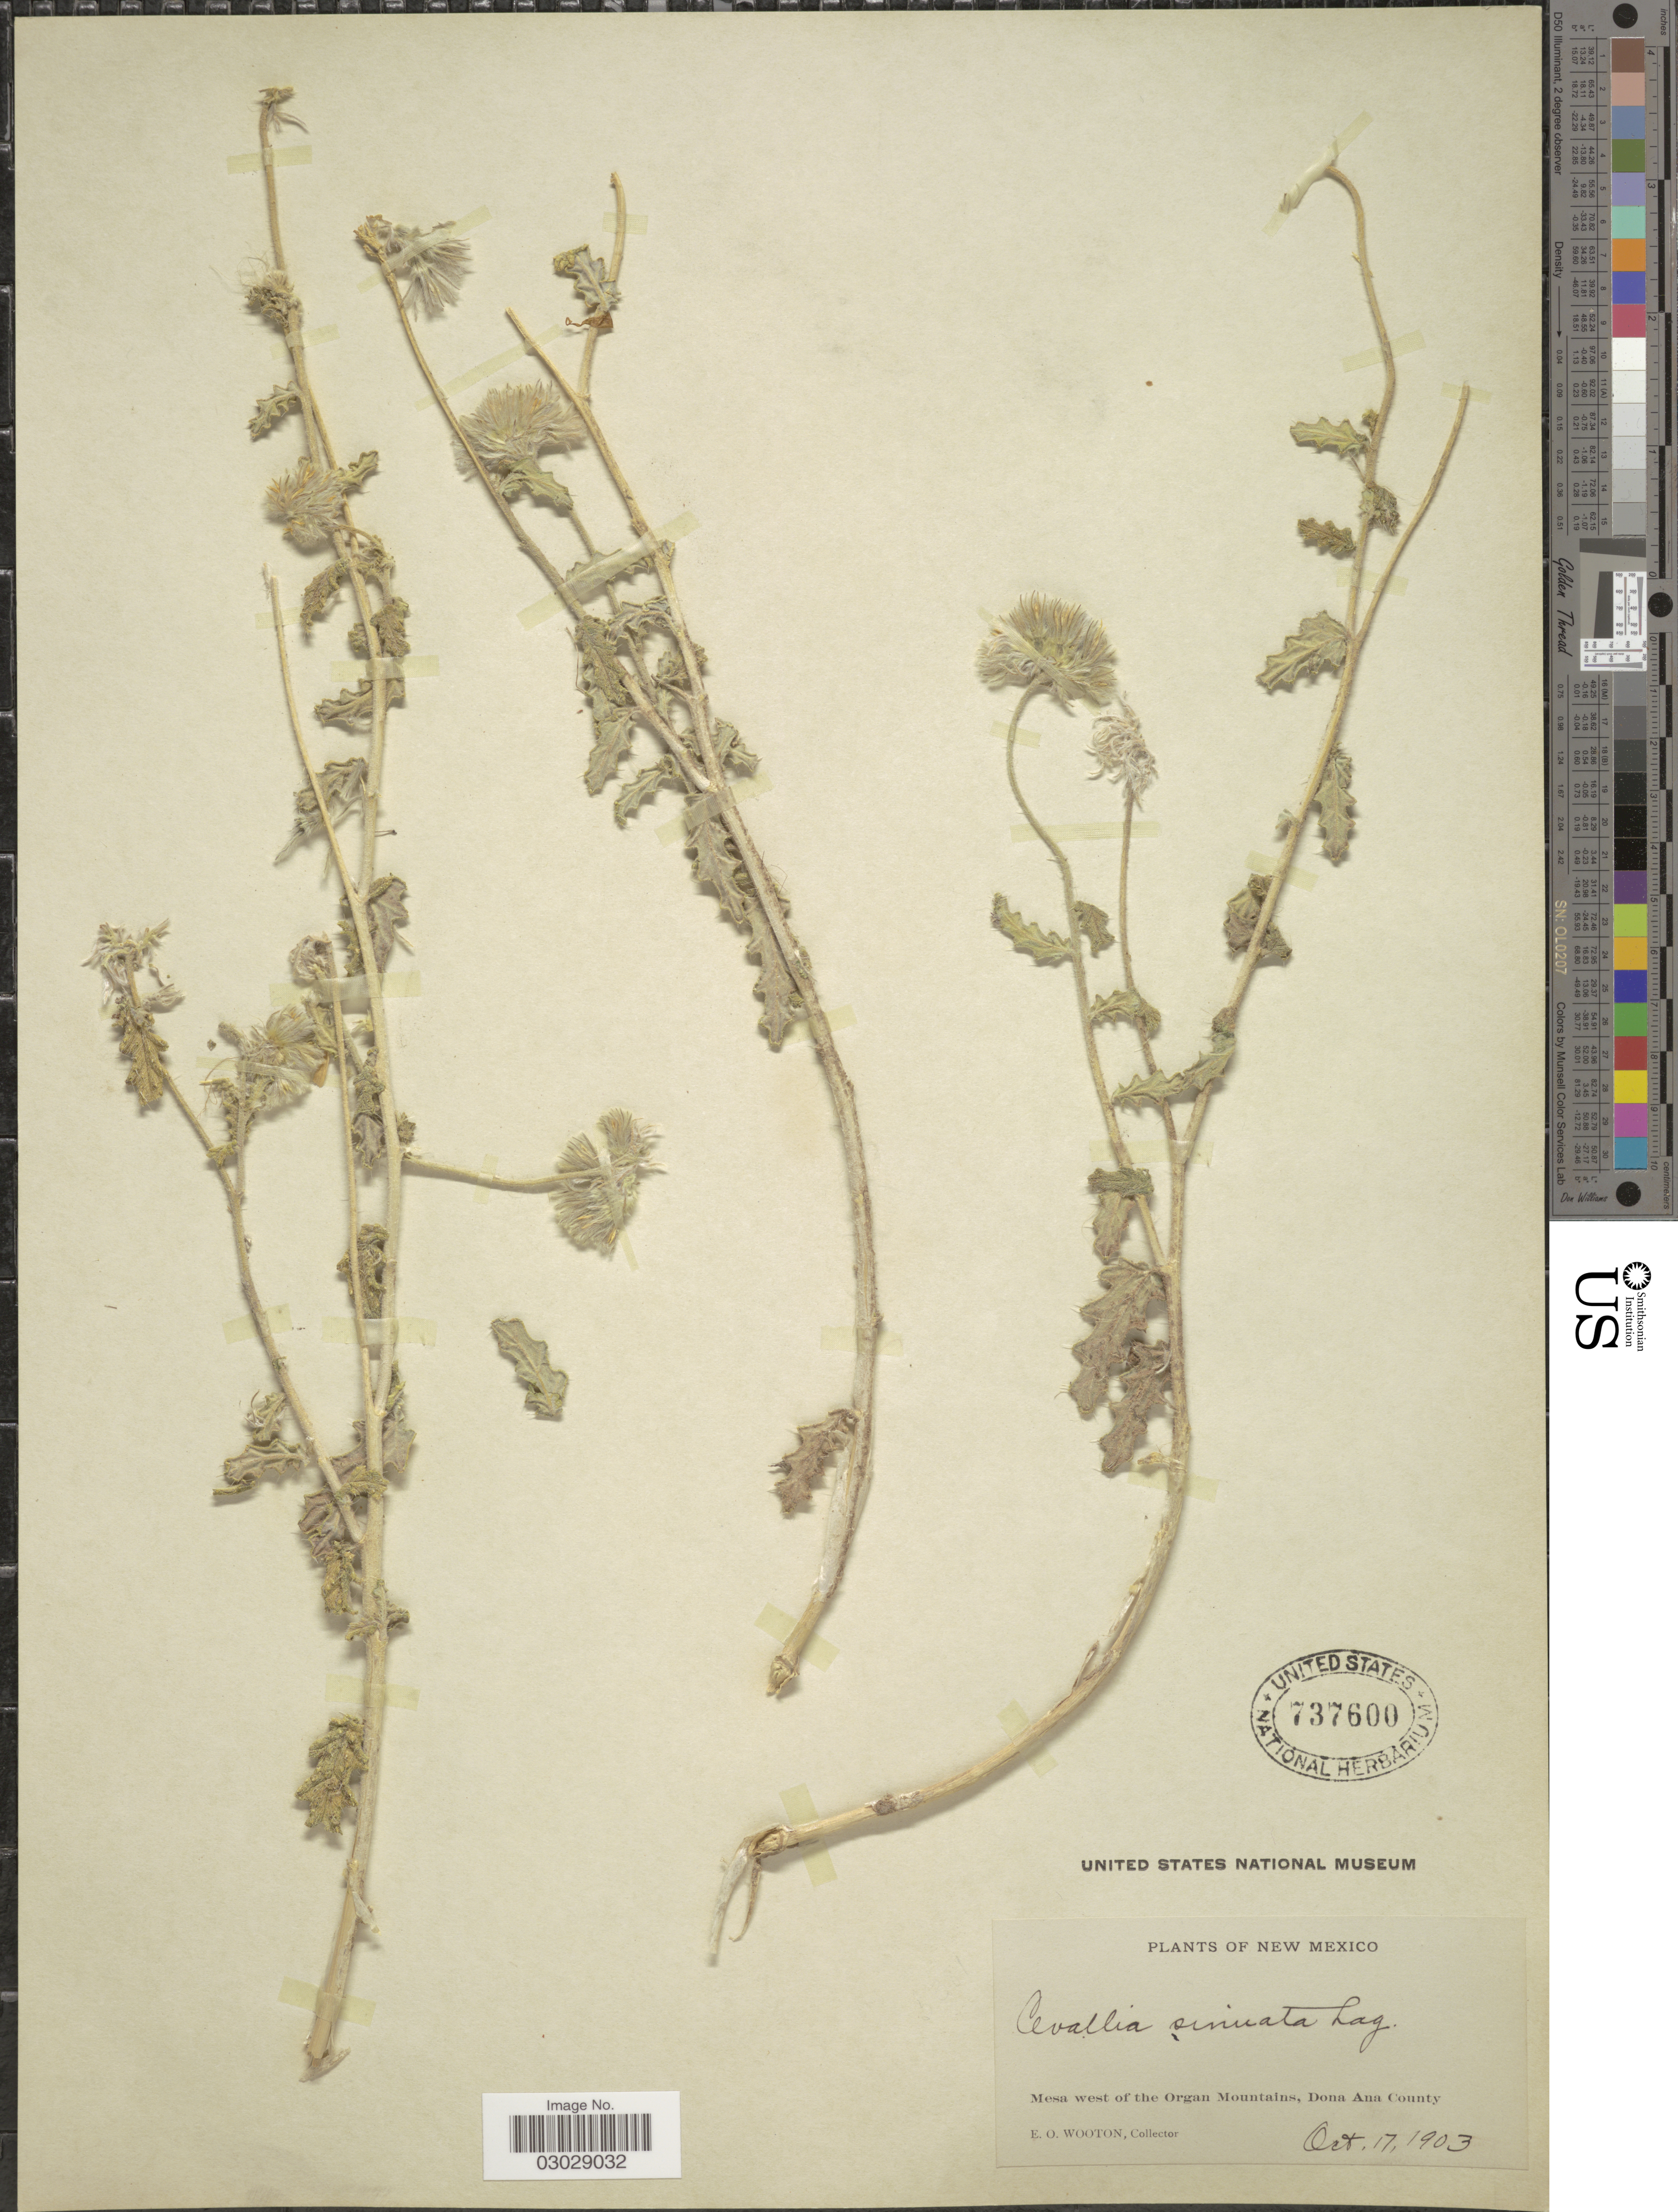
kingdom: Plantae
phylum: Tracheophyta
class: Magnoliopsida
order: Cornales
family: Loasaceae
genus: Cevallia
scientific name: Cevallia sinuata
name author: Lag.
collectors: E. O. Wooton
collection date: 1903-10-17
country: United States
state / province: New Mexico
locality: Mesa west of the Organ Mountains, Dona Ana County.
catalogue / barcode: US 737600